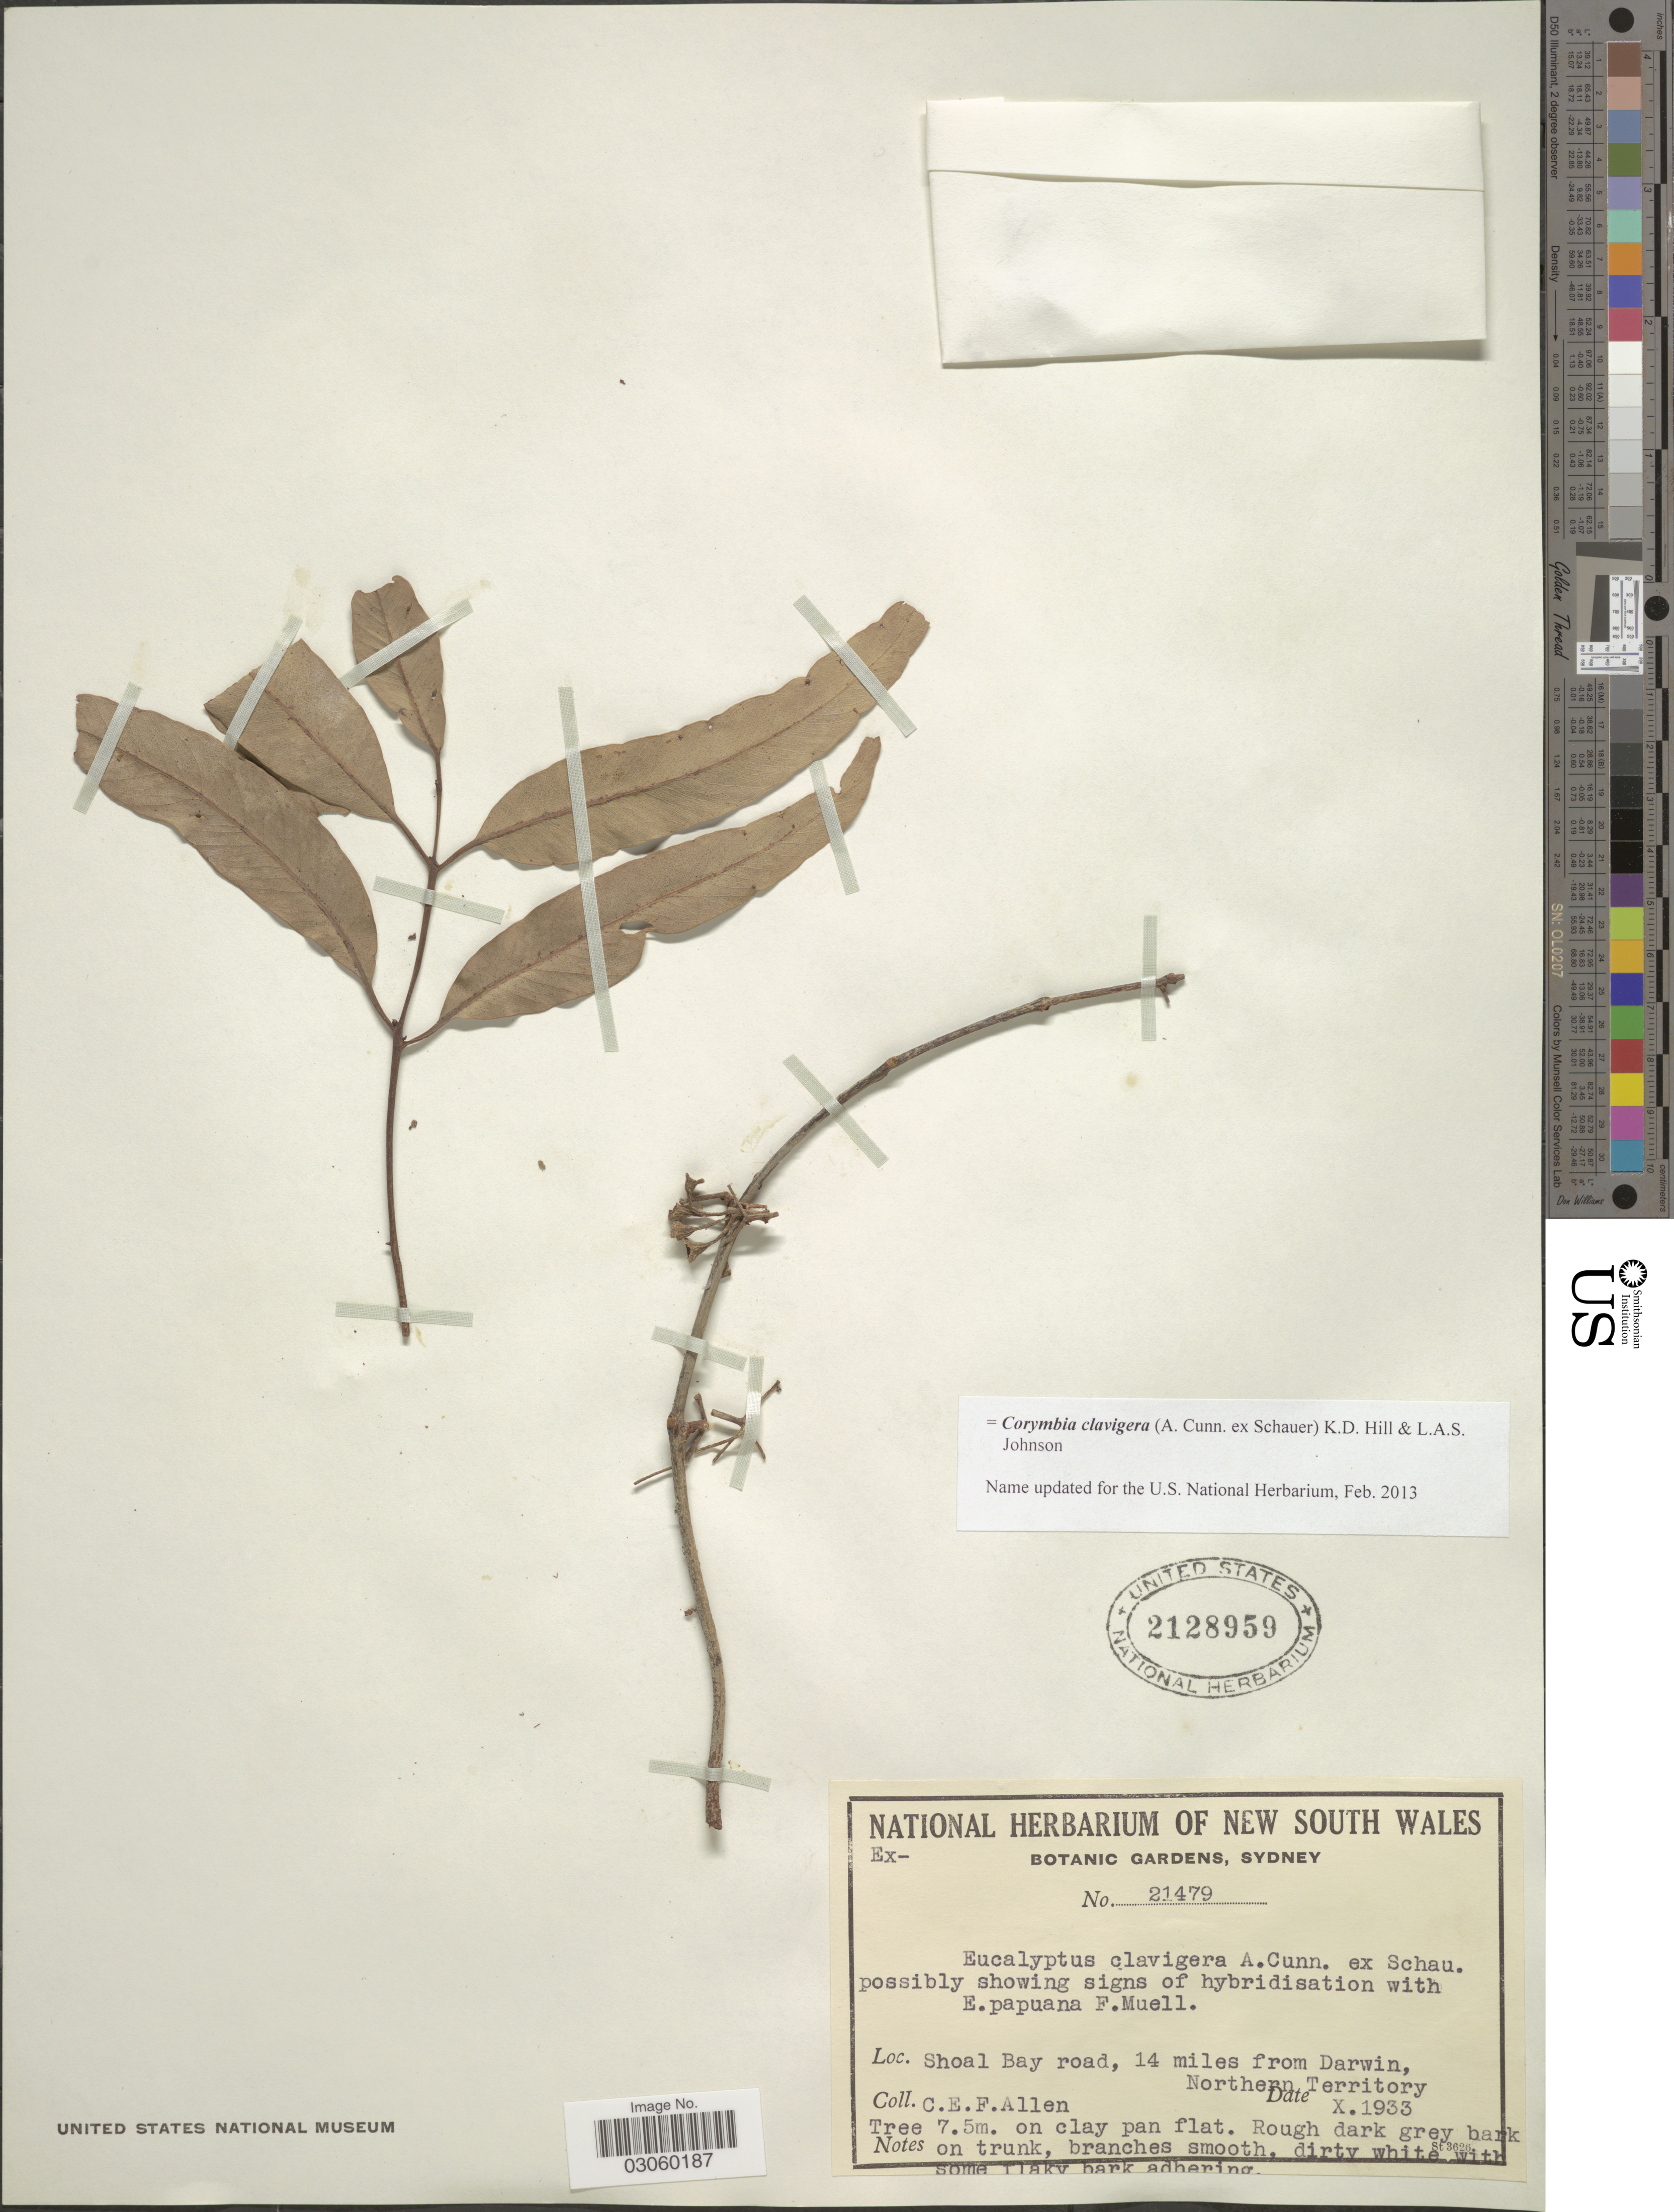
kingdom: Plantae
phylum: Tracheophyta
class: Magnoliopsida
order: Myrtales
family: Myrtaceae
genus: Corymbia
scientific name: Corymbia clavigera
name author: (A. Cunn. ex Schauer) K.D. Hill & L.A.S. Johnson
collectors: C. E. F. Allen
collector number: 21479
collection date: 1933-10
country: Australia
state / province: Northern Territory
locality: Shoal Bay road, 14 miles from Darwin.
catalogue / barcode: US 2128959